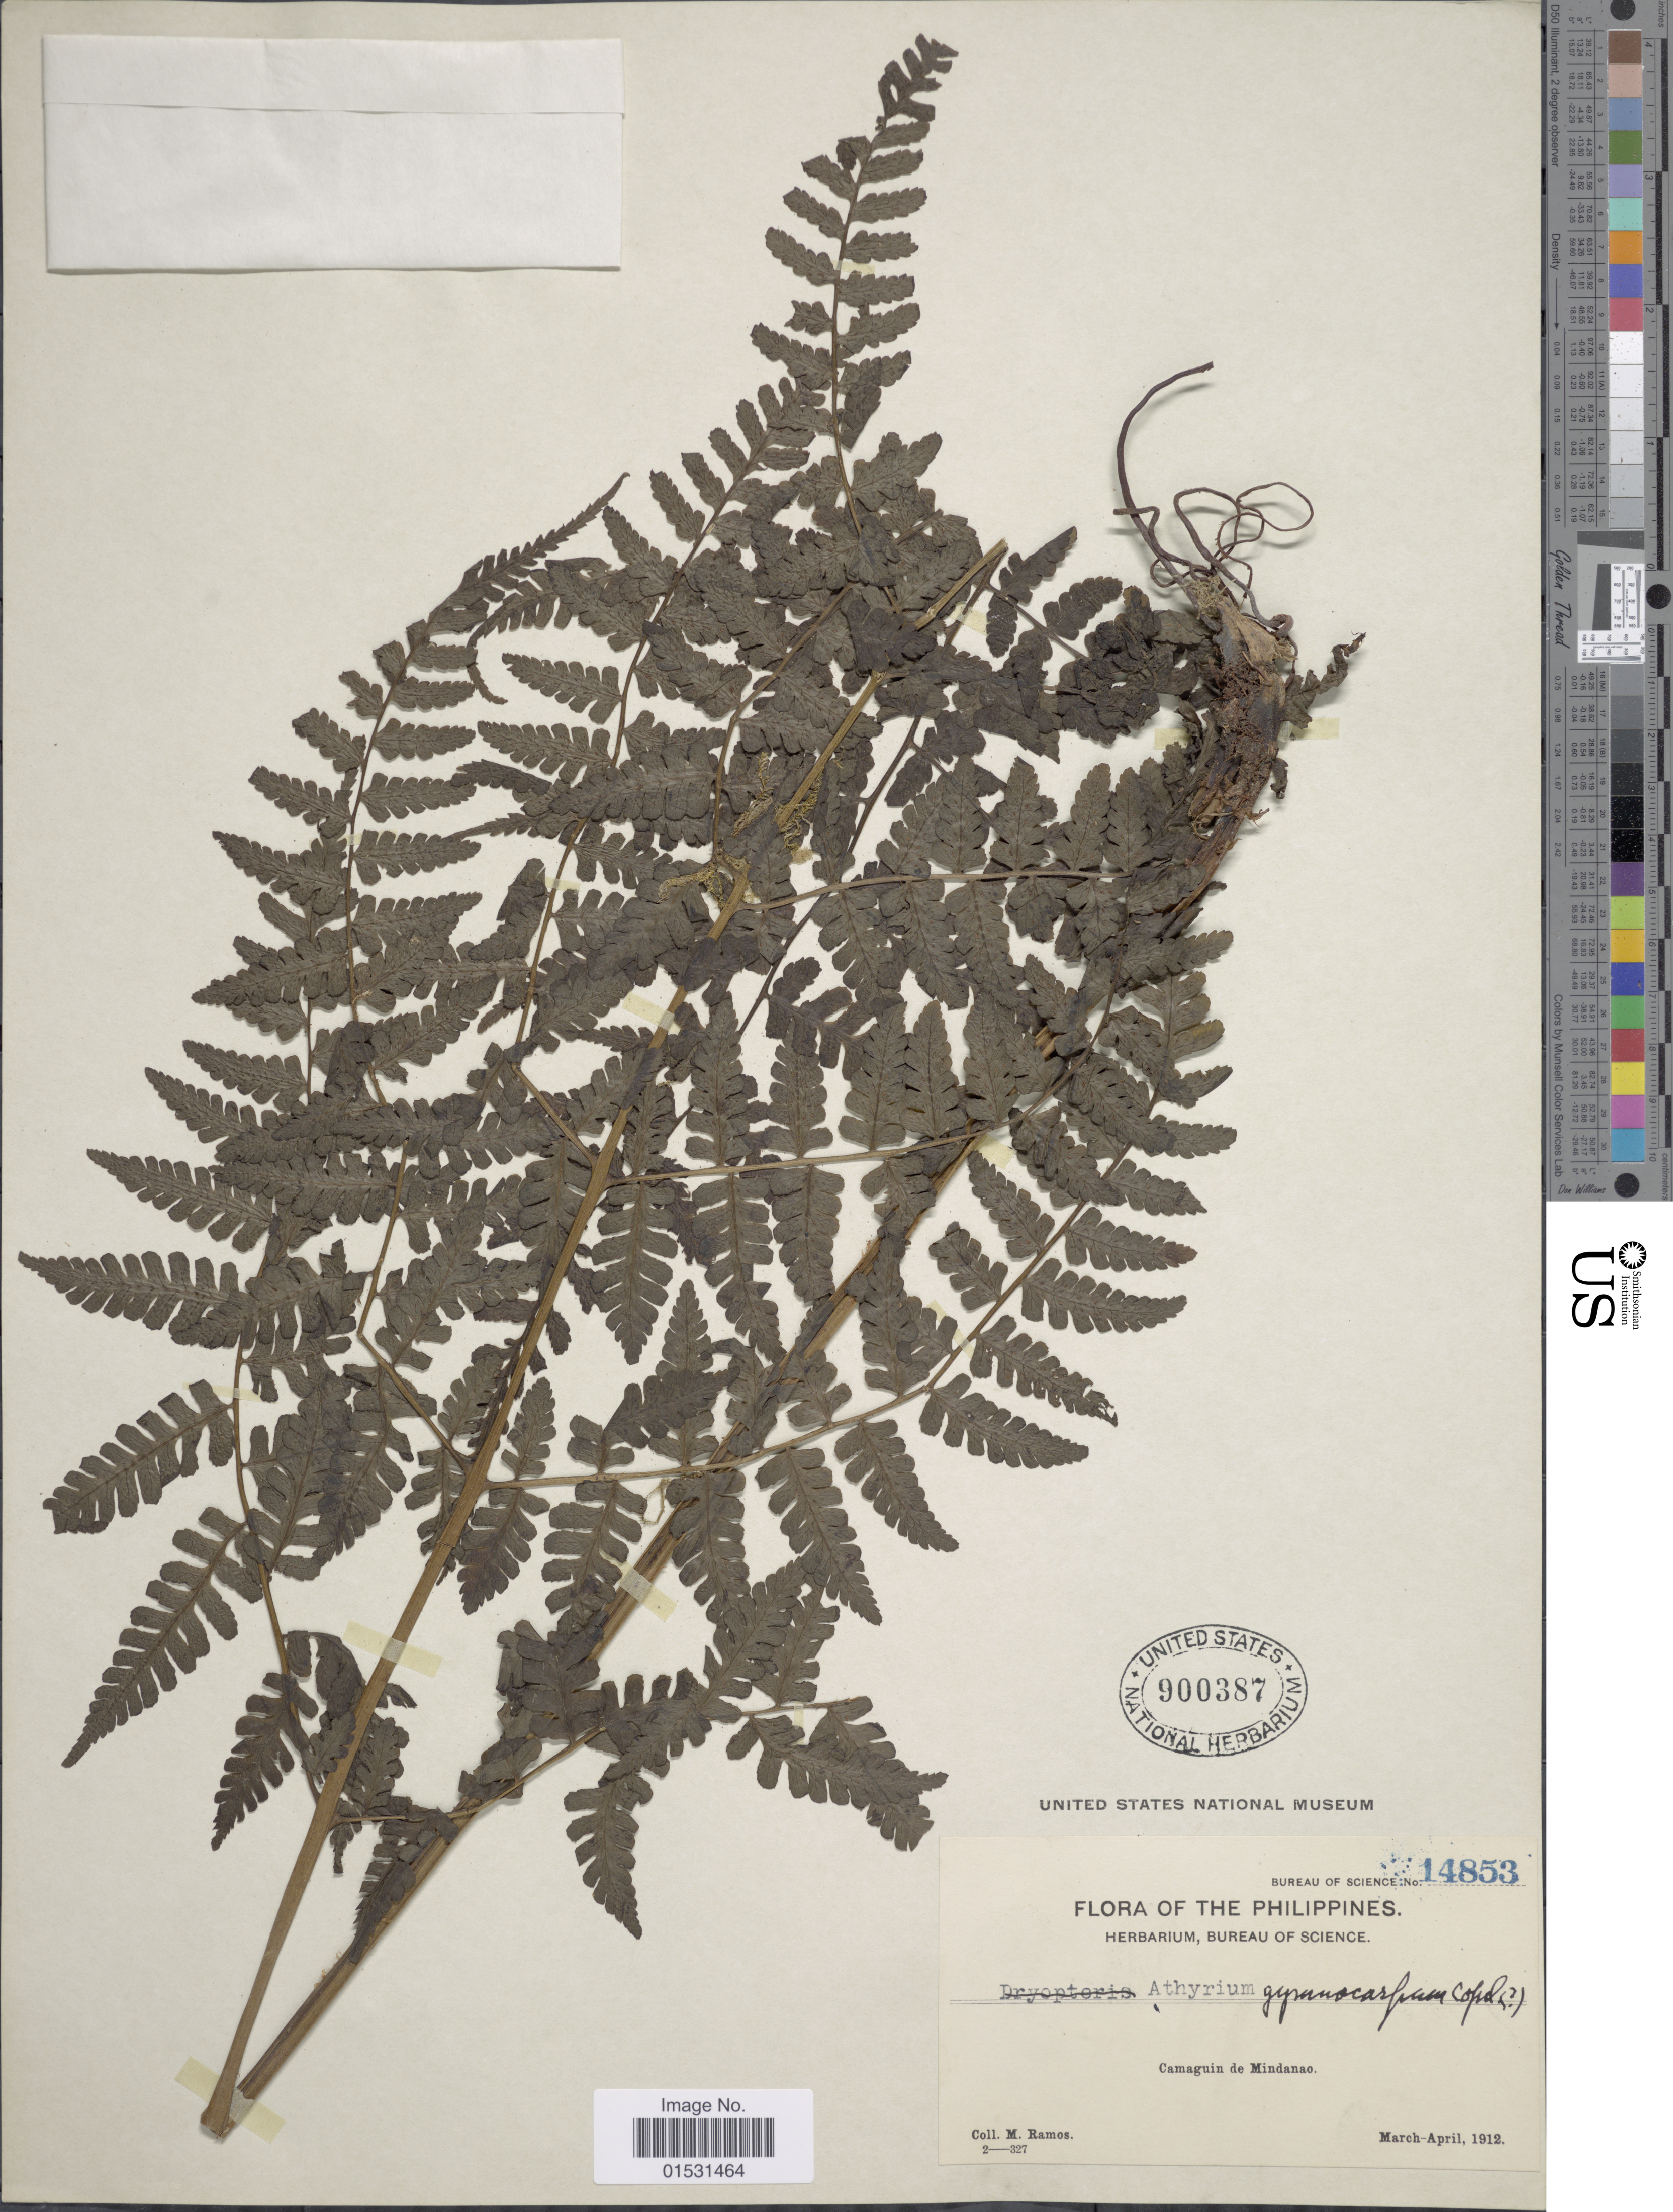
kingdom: Plantae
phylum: Tracheophyta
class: Polypodiopsida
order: Polypodiales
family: Athyriaceae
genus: Athyrium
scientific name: Athyrium gymnocarpum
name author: Copel.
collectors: M. Ramos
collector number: Bureau of Science 14853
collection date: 1912-03/1912-04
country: Philippines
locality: Camaguin de Mindanao.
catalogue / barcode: US 900387